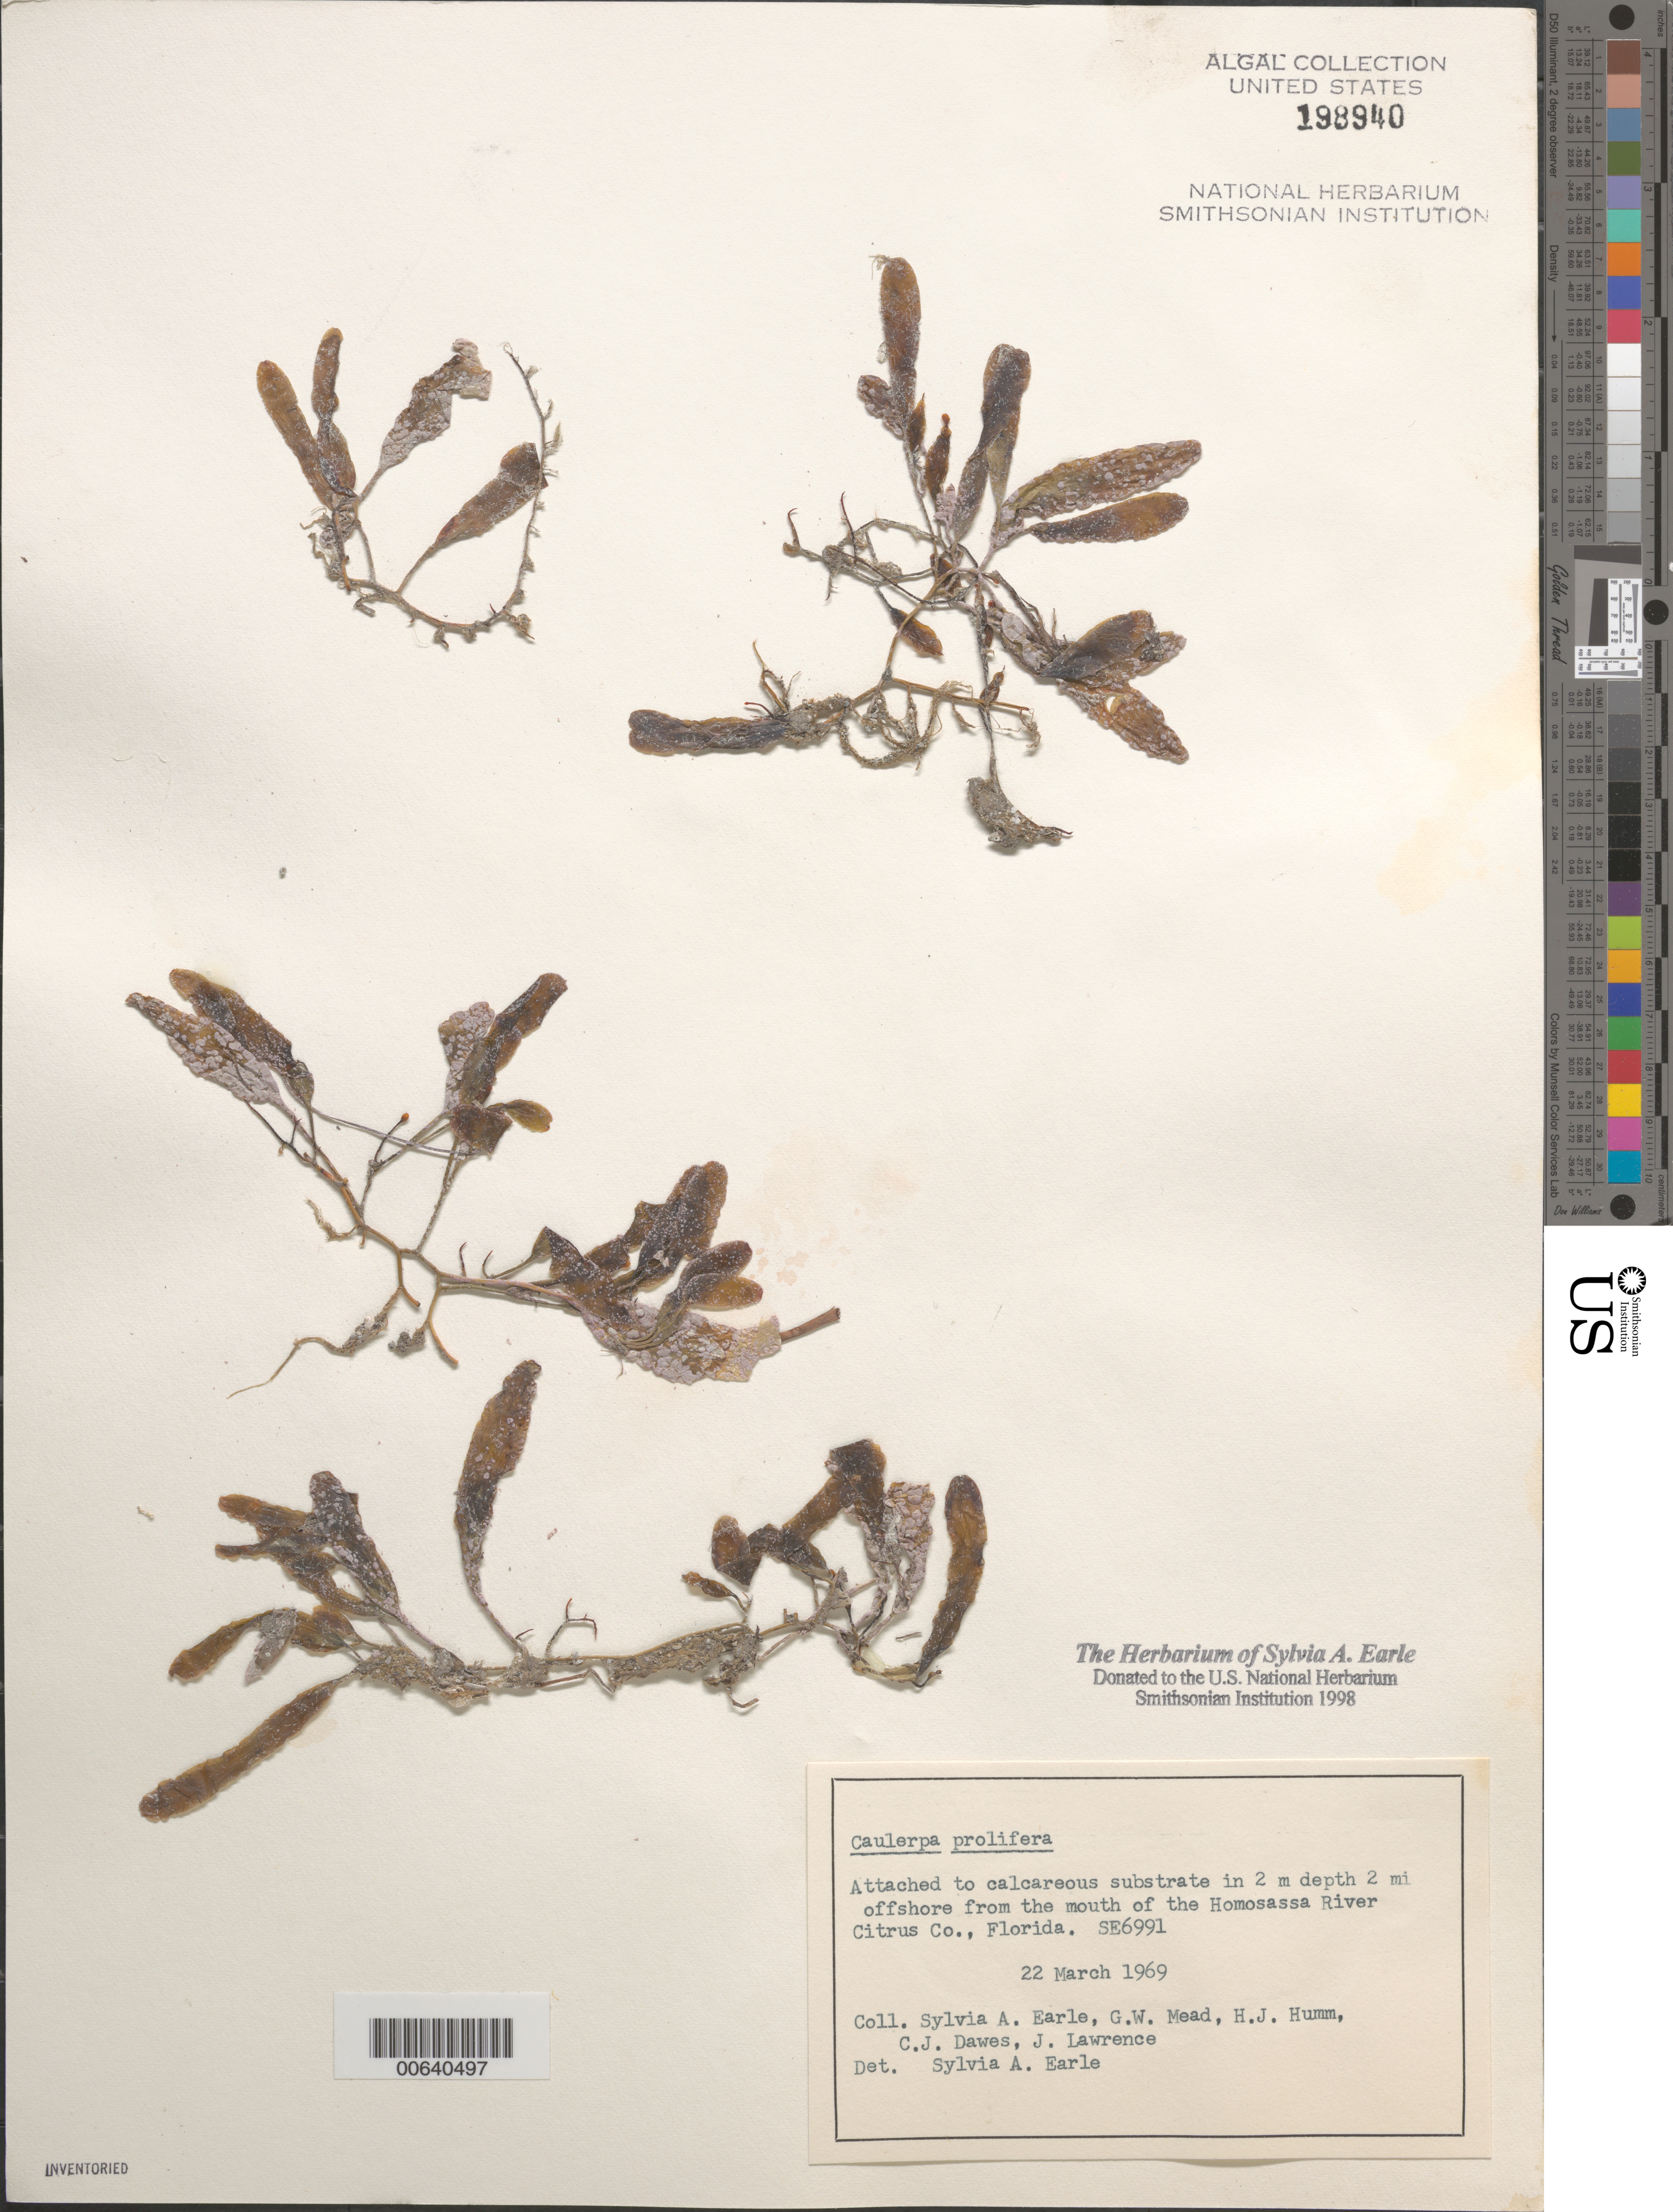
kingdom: Plantae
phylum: Chlorophyta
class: Ulvophyceae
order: Bryopsidales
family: Caulerpaceae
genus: Caulerpa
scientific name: Caulerpa prolifera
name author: (Forssk.) J.V.Lamouroux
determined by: Earle, S. A.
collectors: S. A. Earle, G. W. Mead, H. J. Humm, C. Dawes & J. Lawrence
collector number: Se 6991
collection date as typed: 22 Mar 1969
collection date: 1969-03-22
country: United States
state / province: Florida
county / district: Citrus County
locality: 2 miles off Homosassa River mouth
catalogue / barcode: US 198940